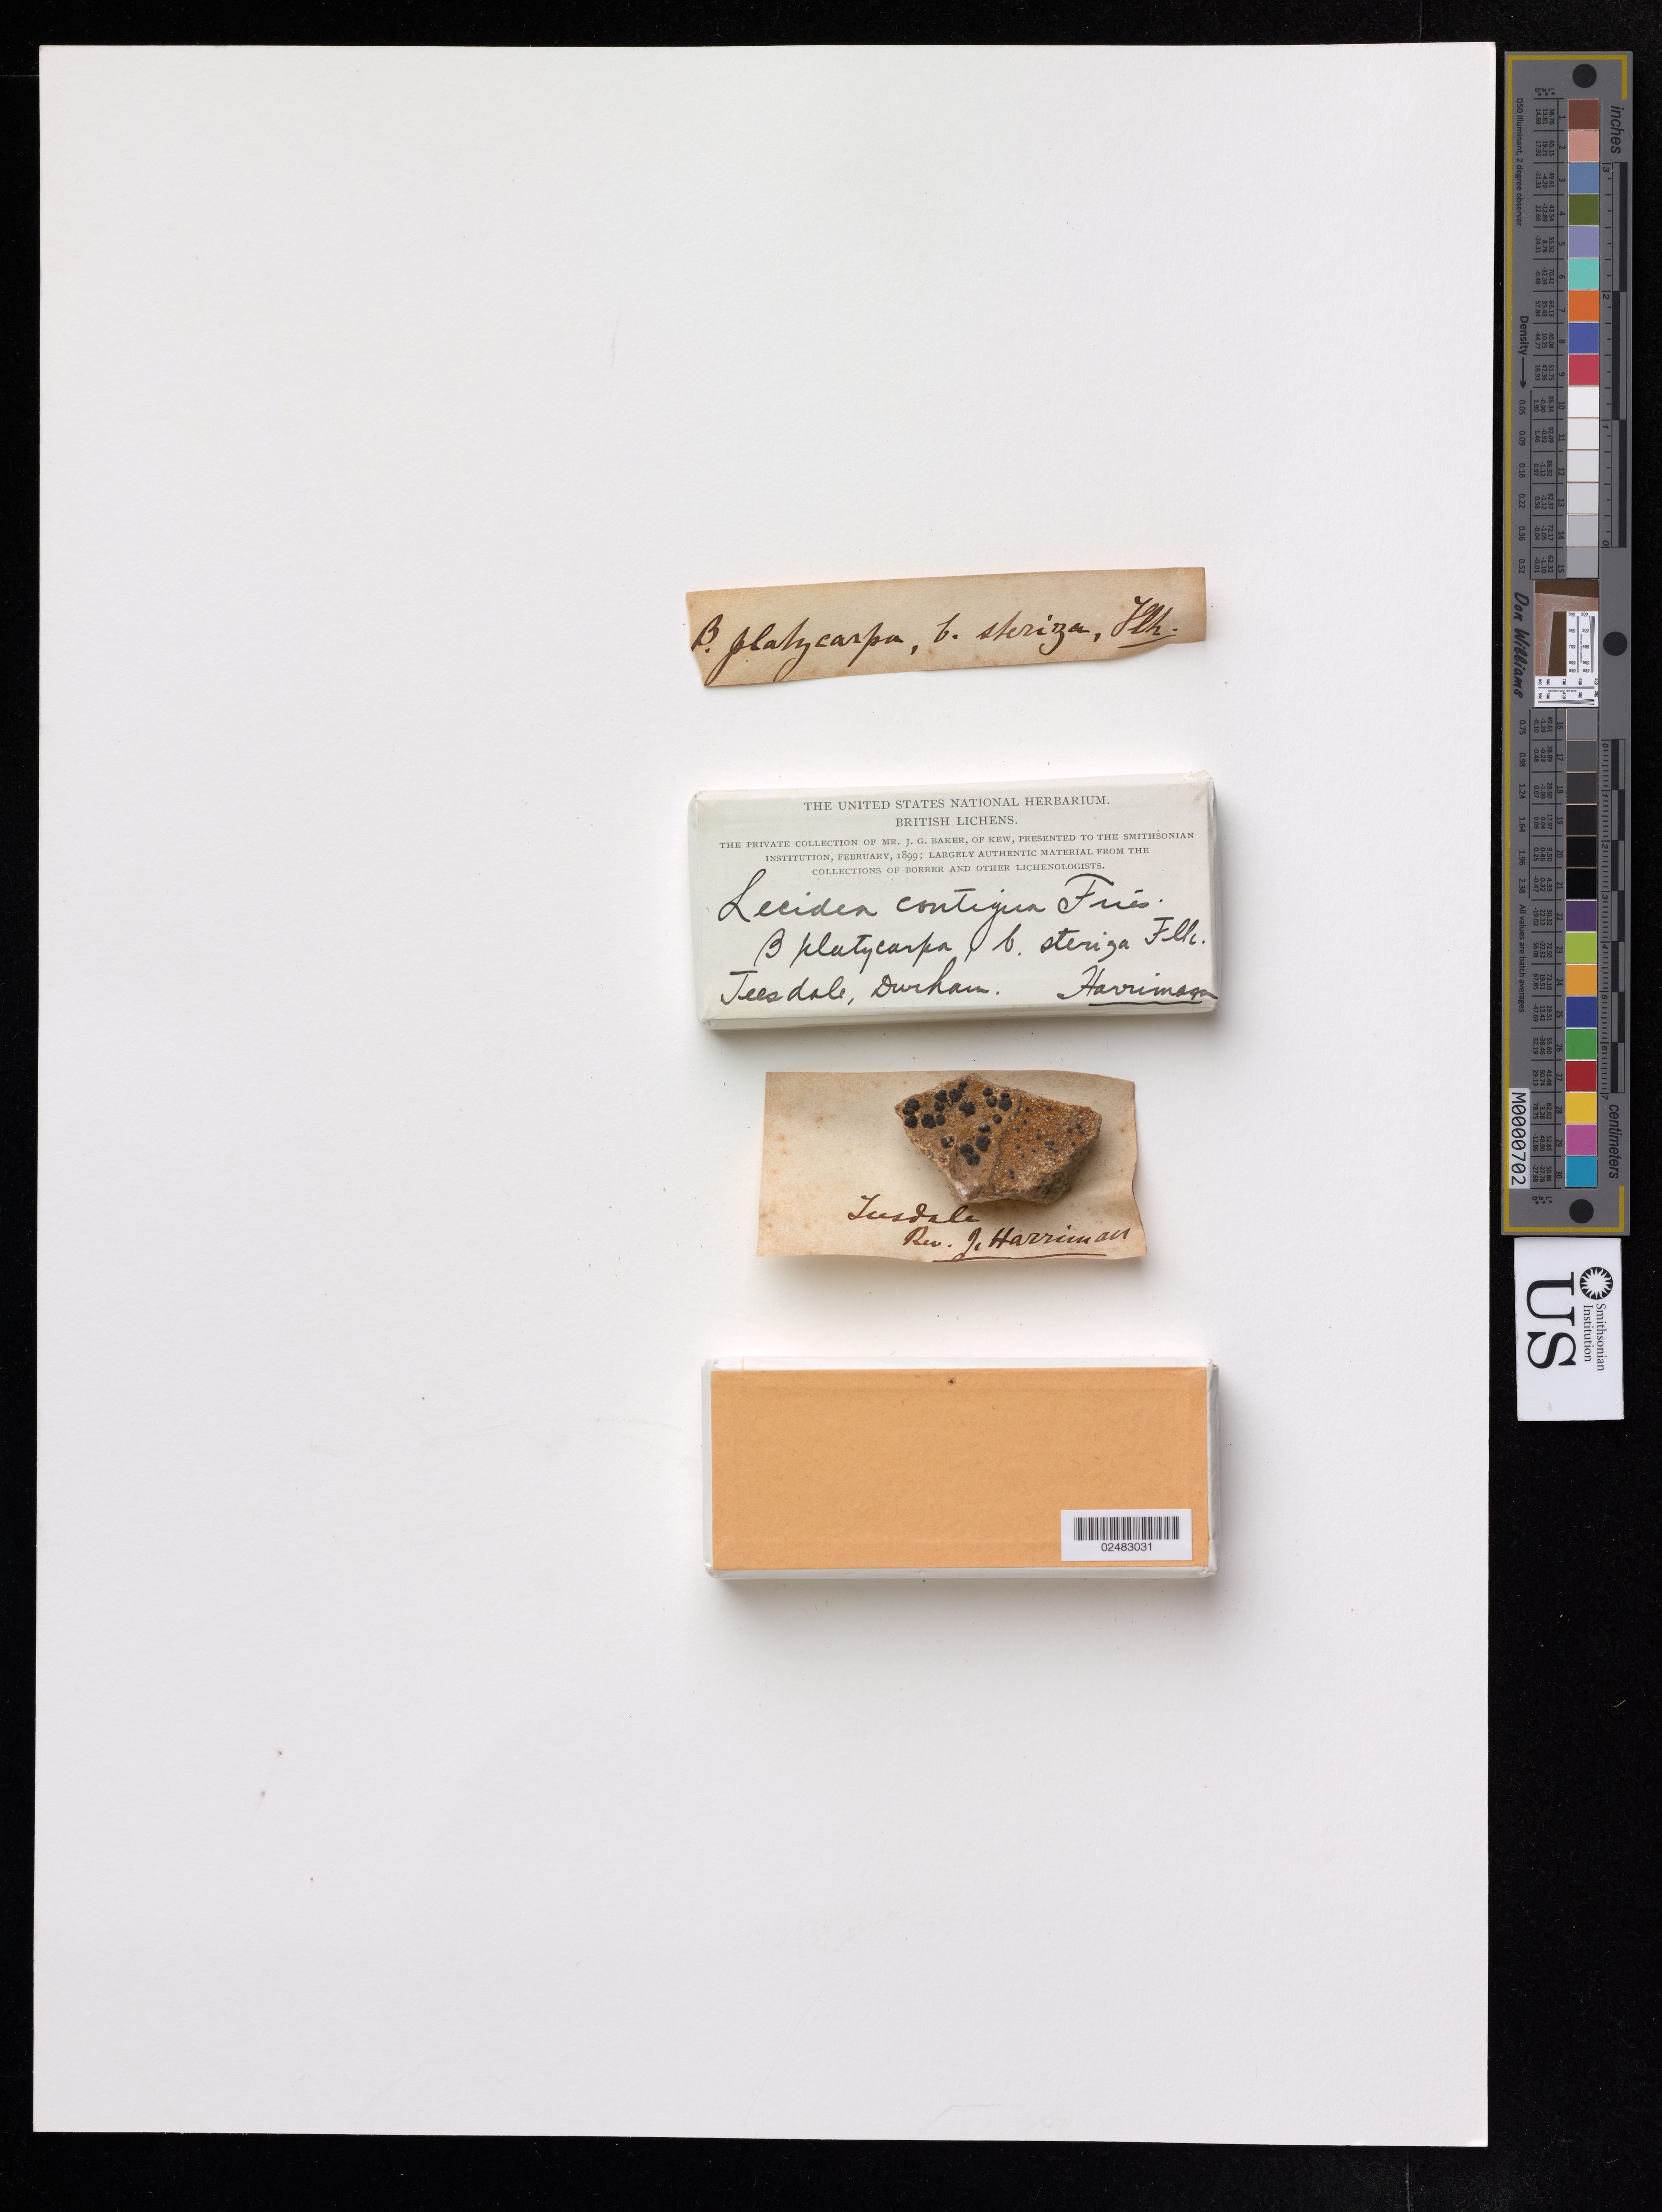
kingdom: Fungi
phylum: Ascomycota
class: Lecanoromycetes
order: Lecideales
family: Lecideaceae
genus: Lecidea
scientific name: Lecidea contigua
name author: (Hoffm.) Fr.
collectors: J. Harriman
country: United Kingdom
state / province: England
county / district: Norfolk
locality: Dunham, Teesdale.